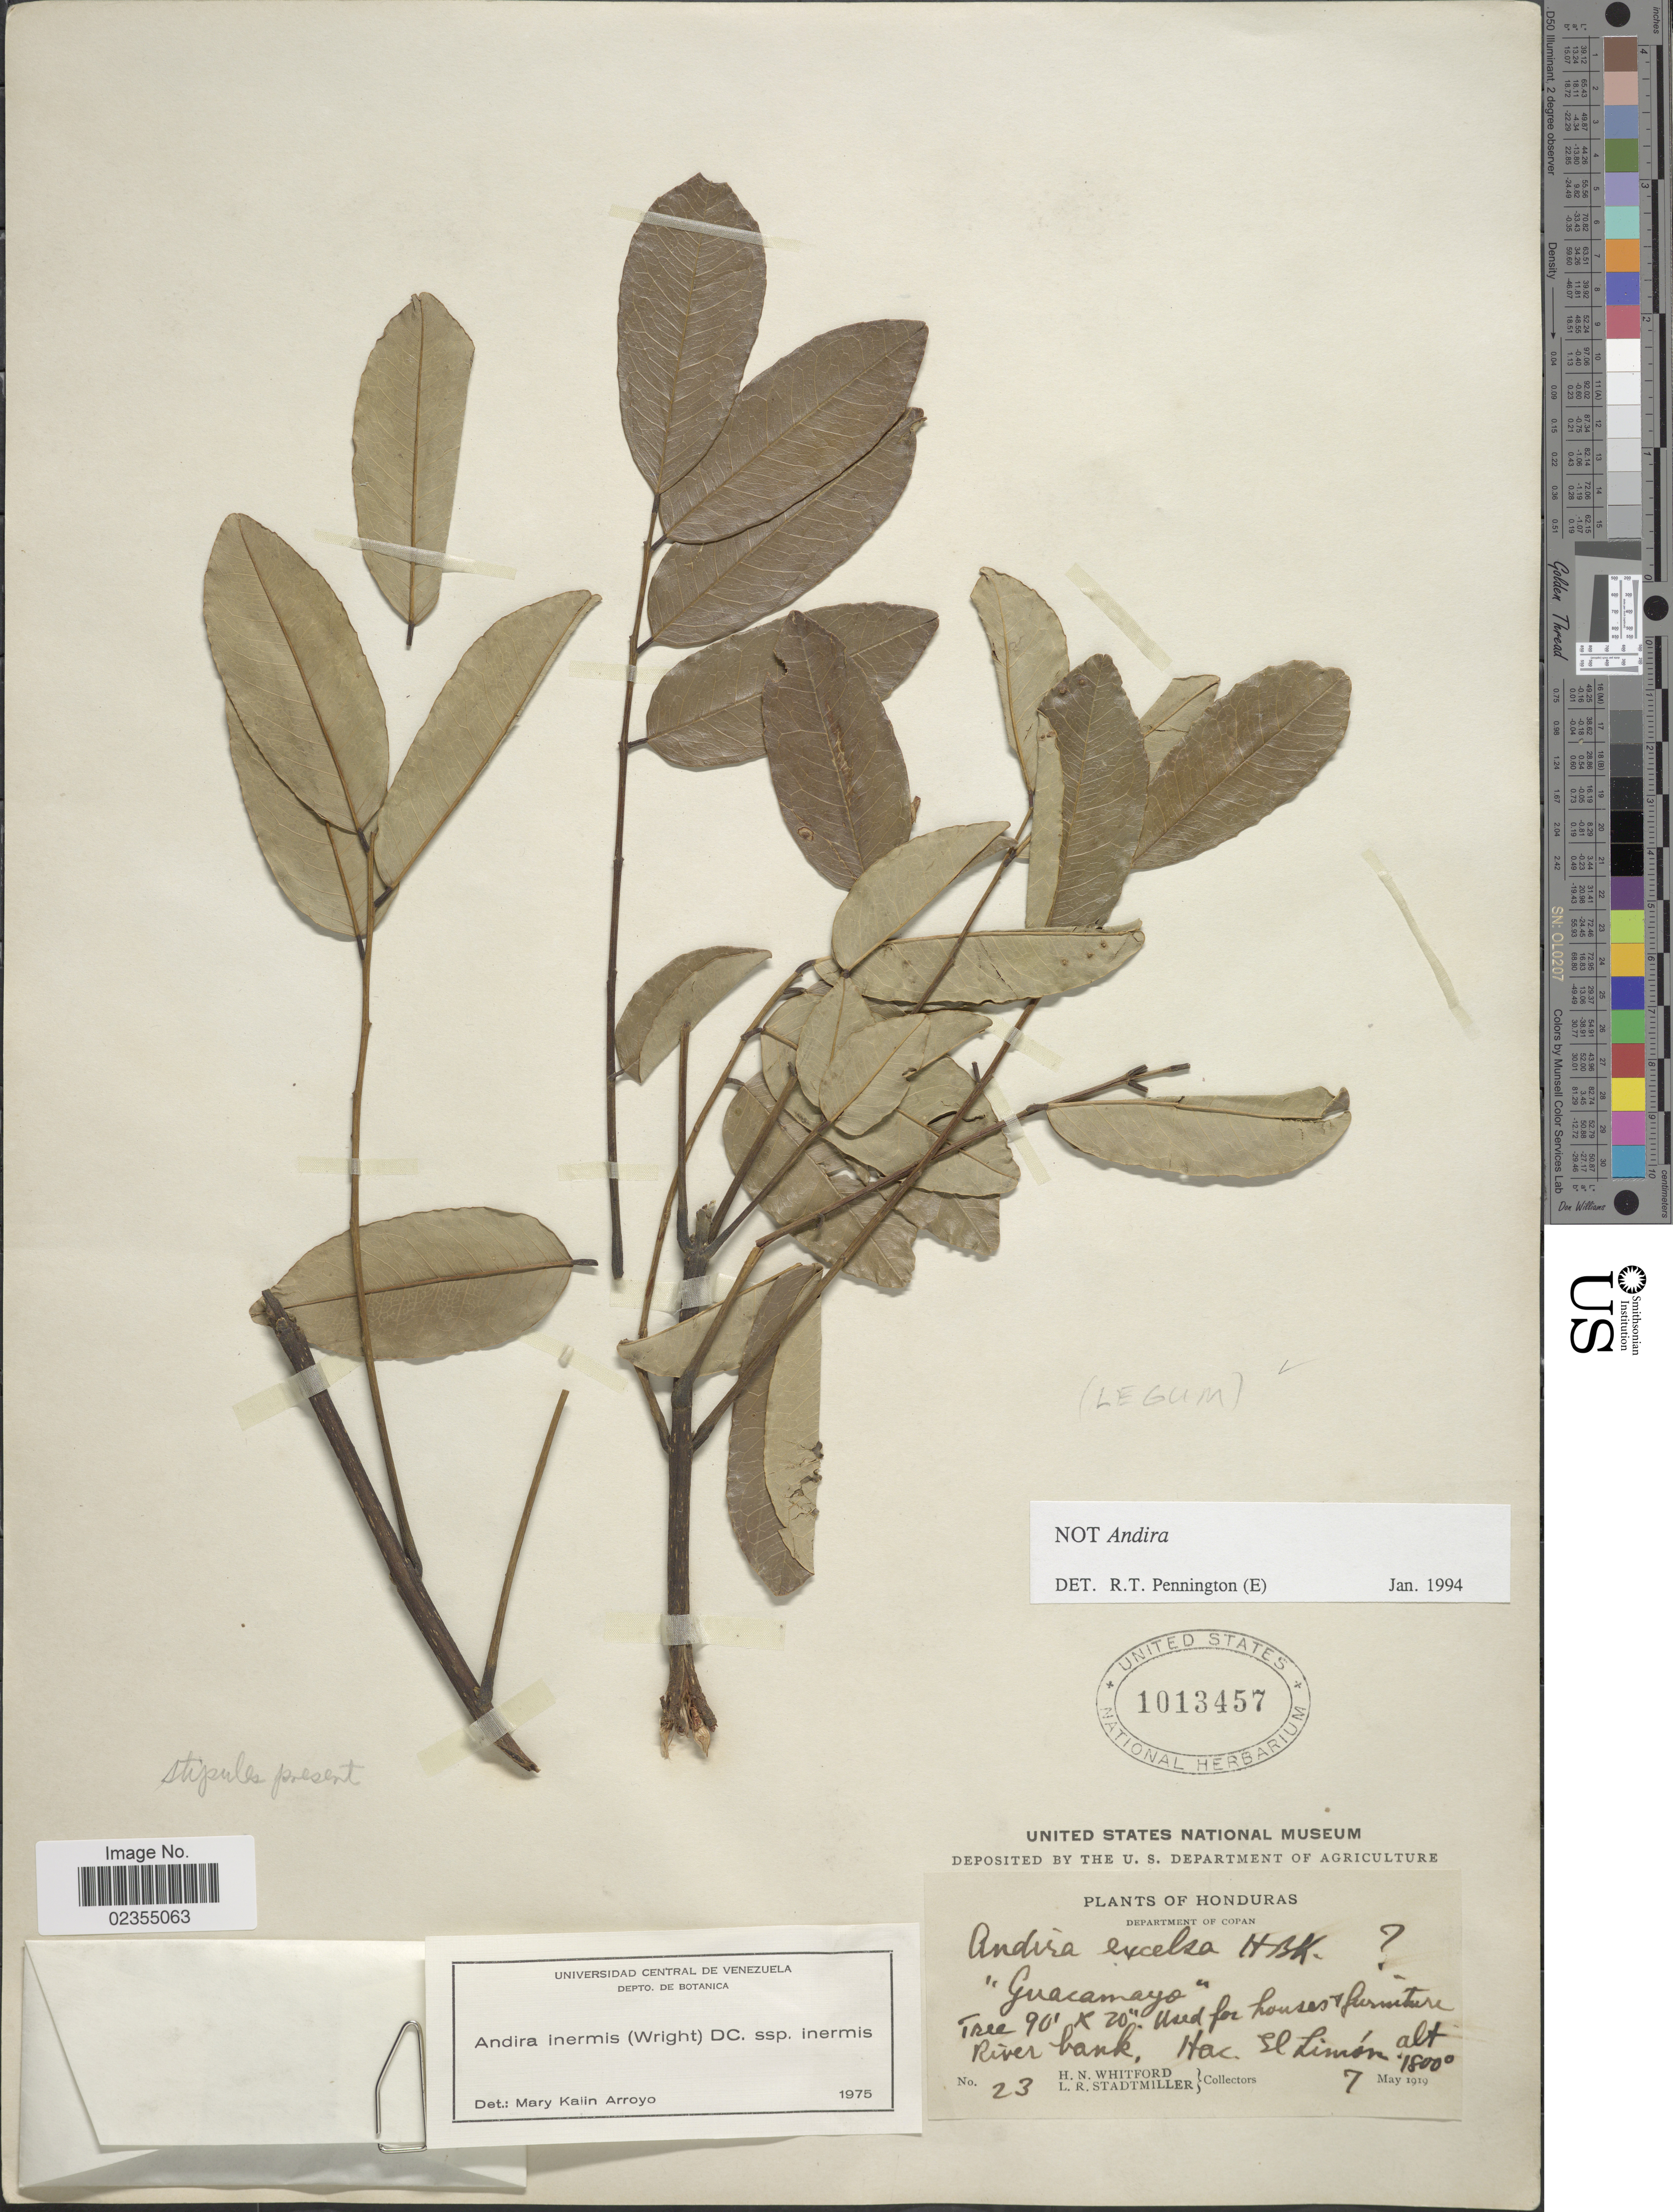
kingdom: Plantae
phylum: Tracheophyta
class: Magnoliopsida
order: Fabales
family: Fabaceae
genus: Vatairea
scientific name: Vatairea sp.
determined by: Trujillo, A. M.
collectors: H. N. Whitford & L. Stadtmiller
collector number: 23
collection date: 1919-05-07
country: Honduras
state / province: Copán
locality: Hac. El Limón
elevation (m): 549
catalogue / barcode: US 1013457